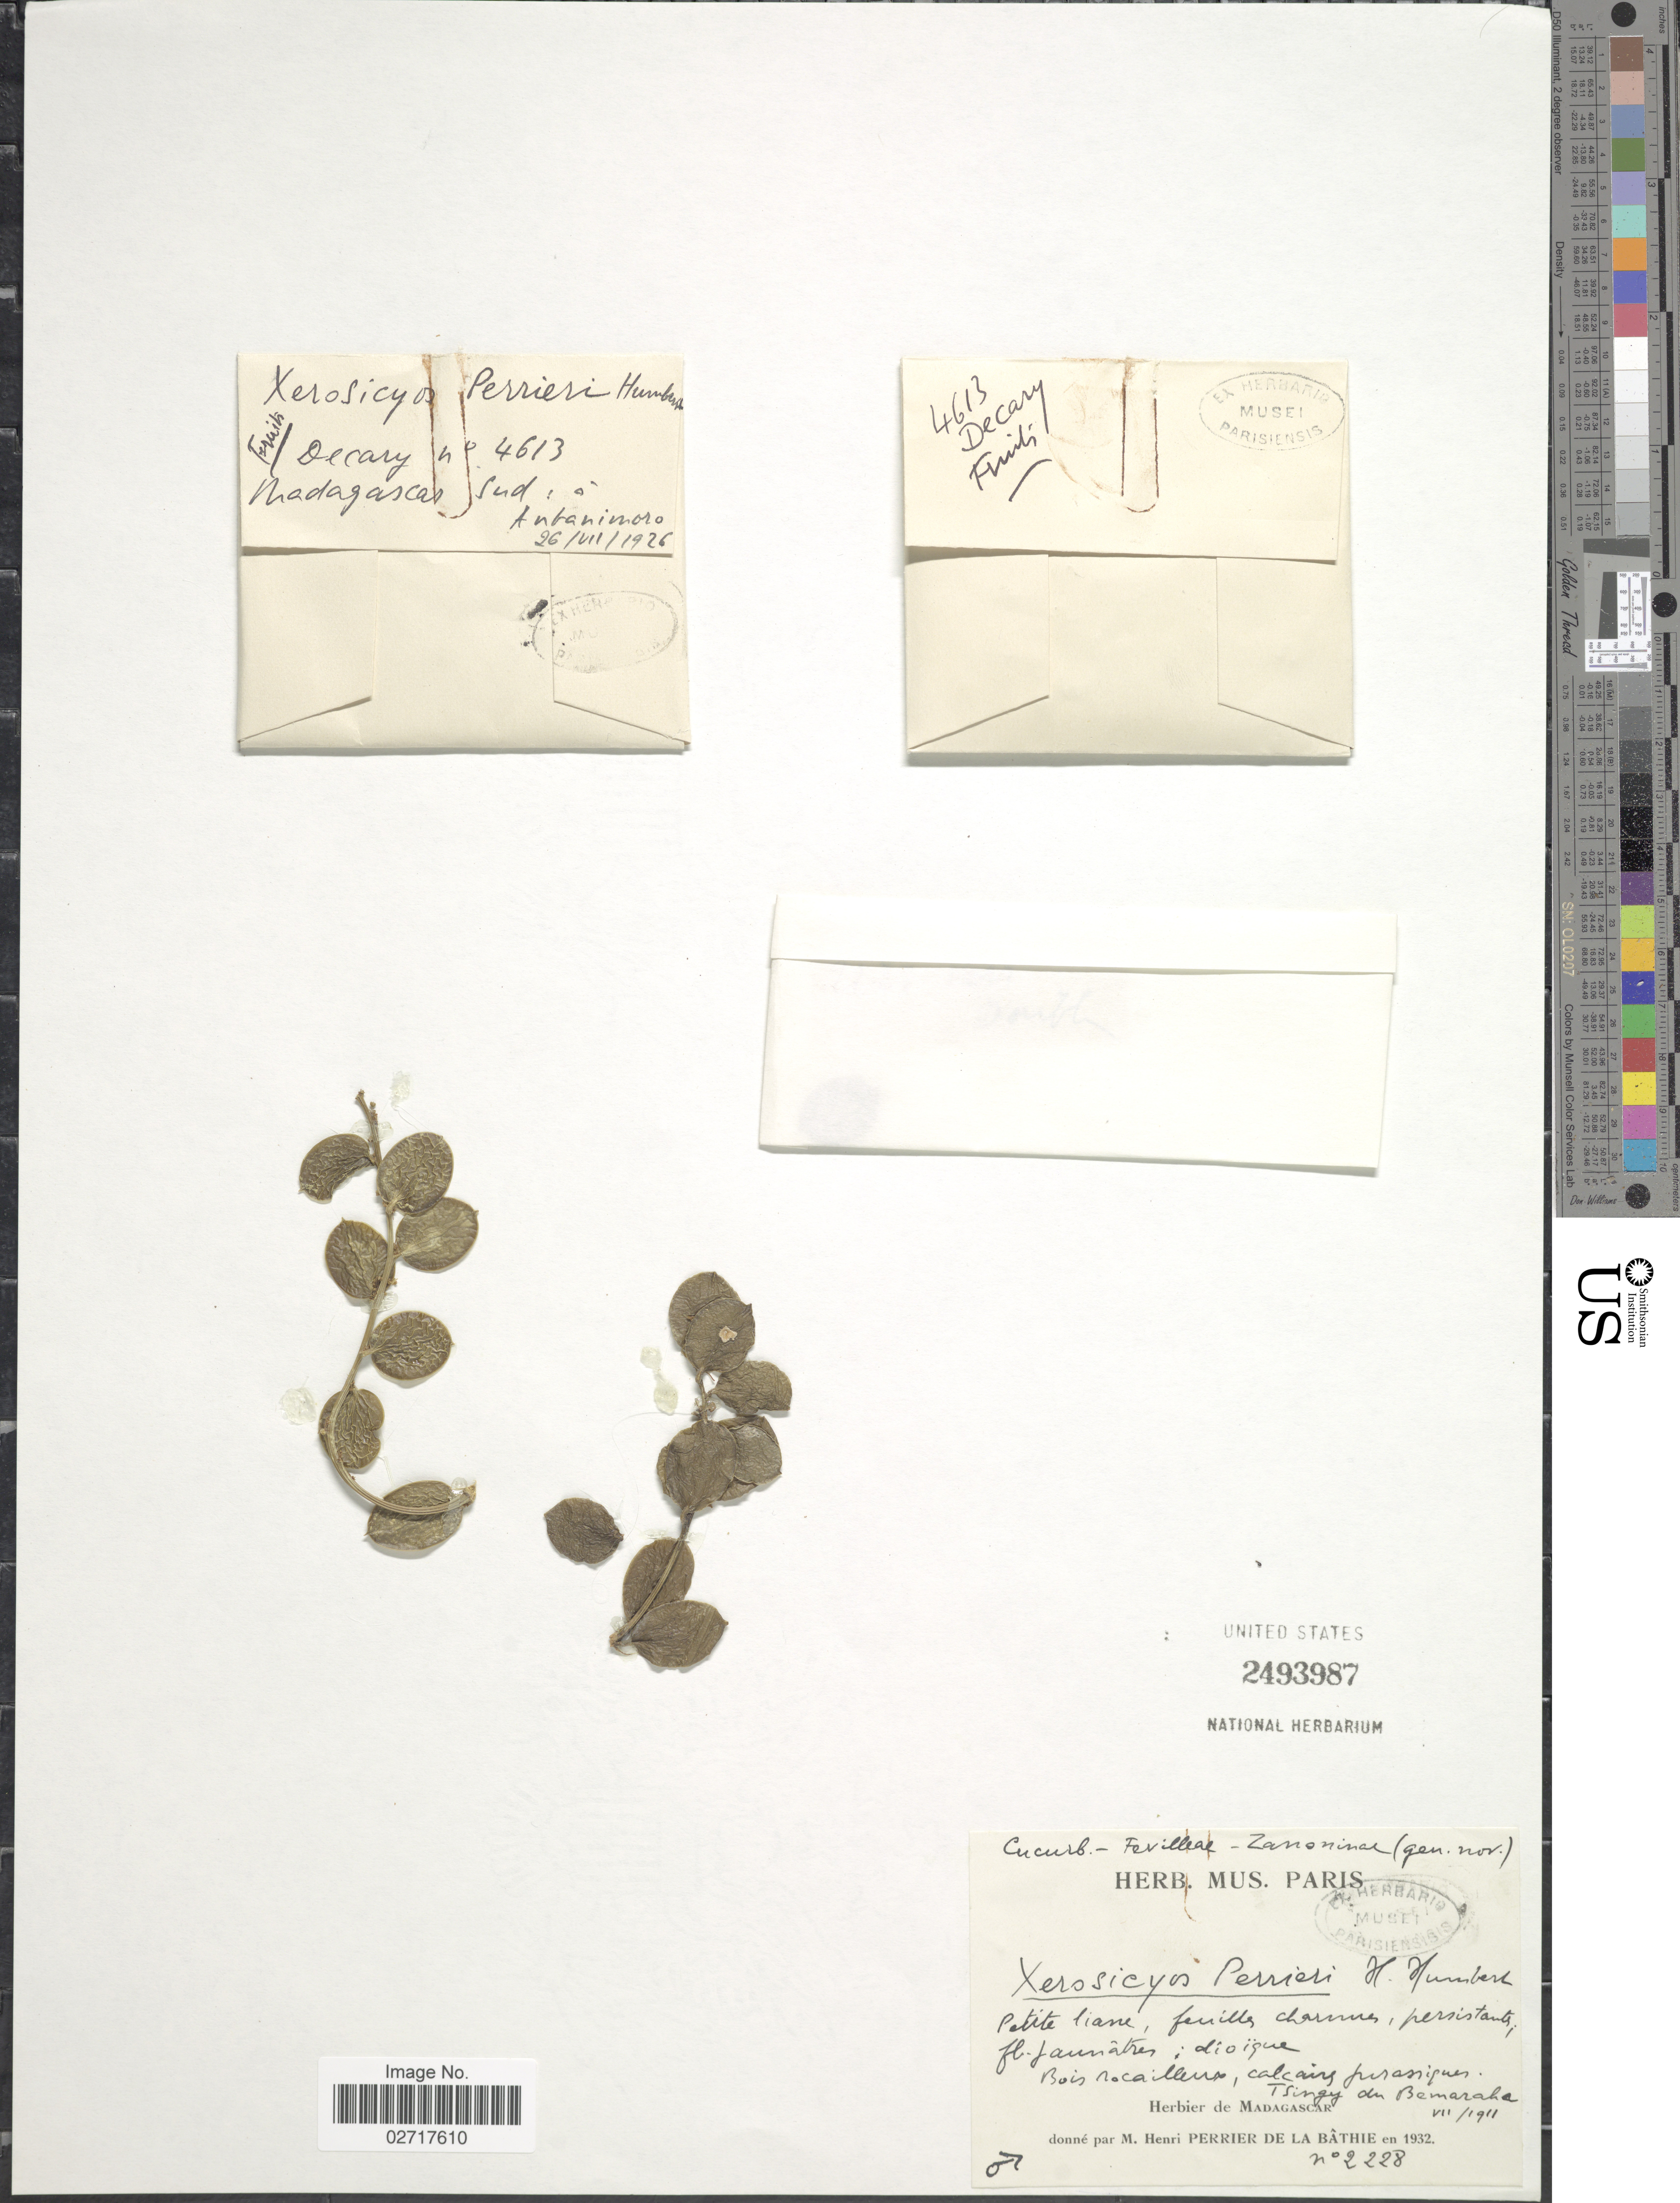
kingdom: Plantae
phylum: Tracheophyta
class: Magnoliopsida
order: Cucurbitales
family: Cucurbitaceae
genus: Xerosicyos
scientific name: Xerosicyos perrieri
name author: Humbert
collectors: H. Perrier de la Bâthie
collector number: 2228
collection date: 1911-07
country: Madagascar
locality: Bois nocaillera, calcaire jurasiques, Tsingy du Bemaraha.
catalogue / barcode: US 2493987